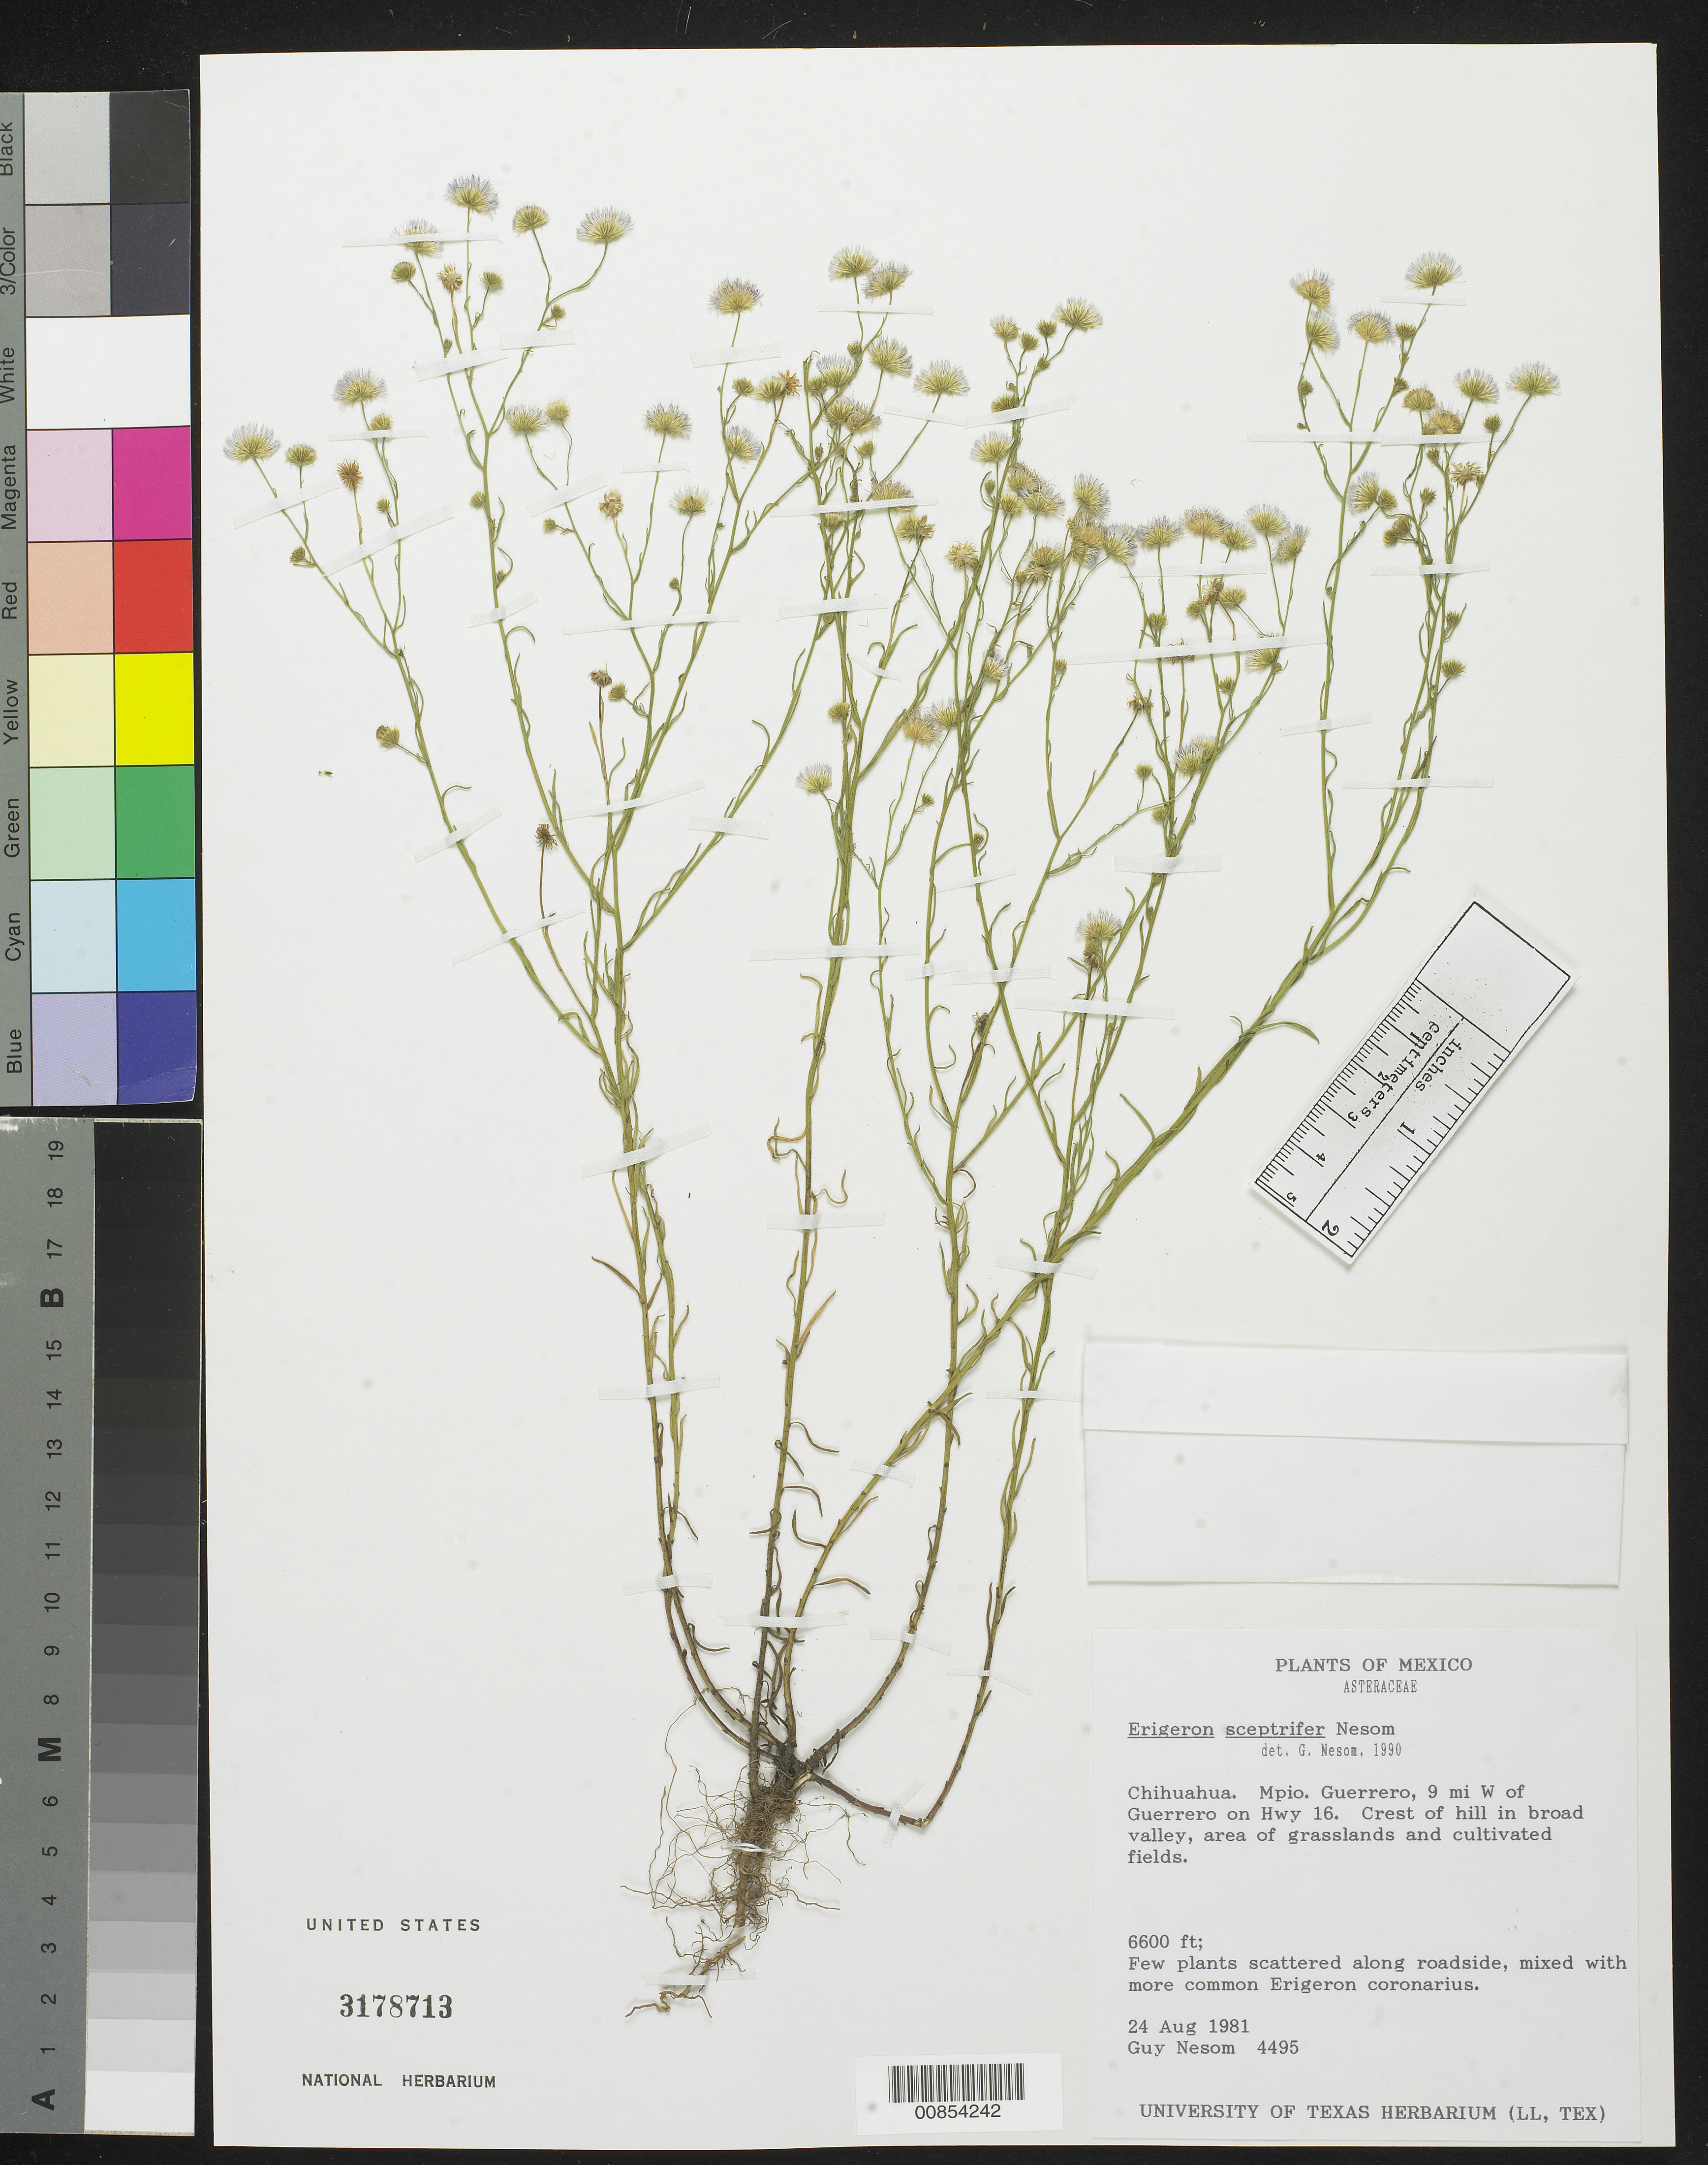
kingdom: Plantae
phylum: Tracheophyta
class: Magnoliopsida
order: Asterales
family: Asteraceae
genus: Erigeron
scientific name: Erigeron sceptrifer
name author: G.L. Nesom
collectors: G. L. Nesom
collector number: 4495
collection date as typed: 24 Aug 1981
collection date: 1981-08-24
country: Mexico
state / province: Chihuahua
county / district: Guerrero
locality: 9 mi. W of Guerrero on Hwy 16.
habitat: Crest of hill in broad valley, area of grasslands and cultivated fields.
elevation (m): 2012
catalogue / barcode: US 3178713